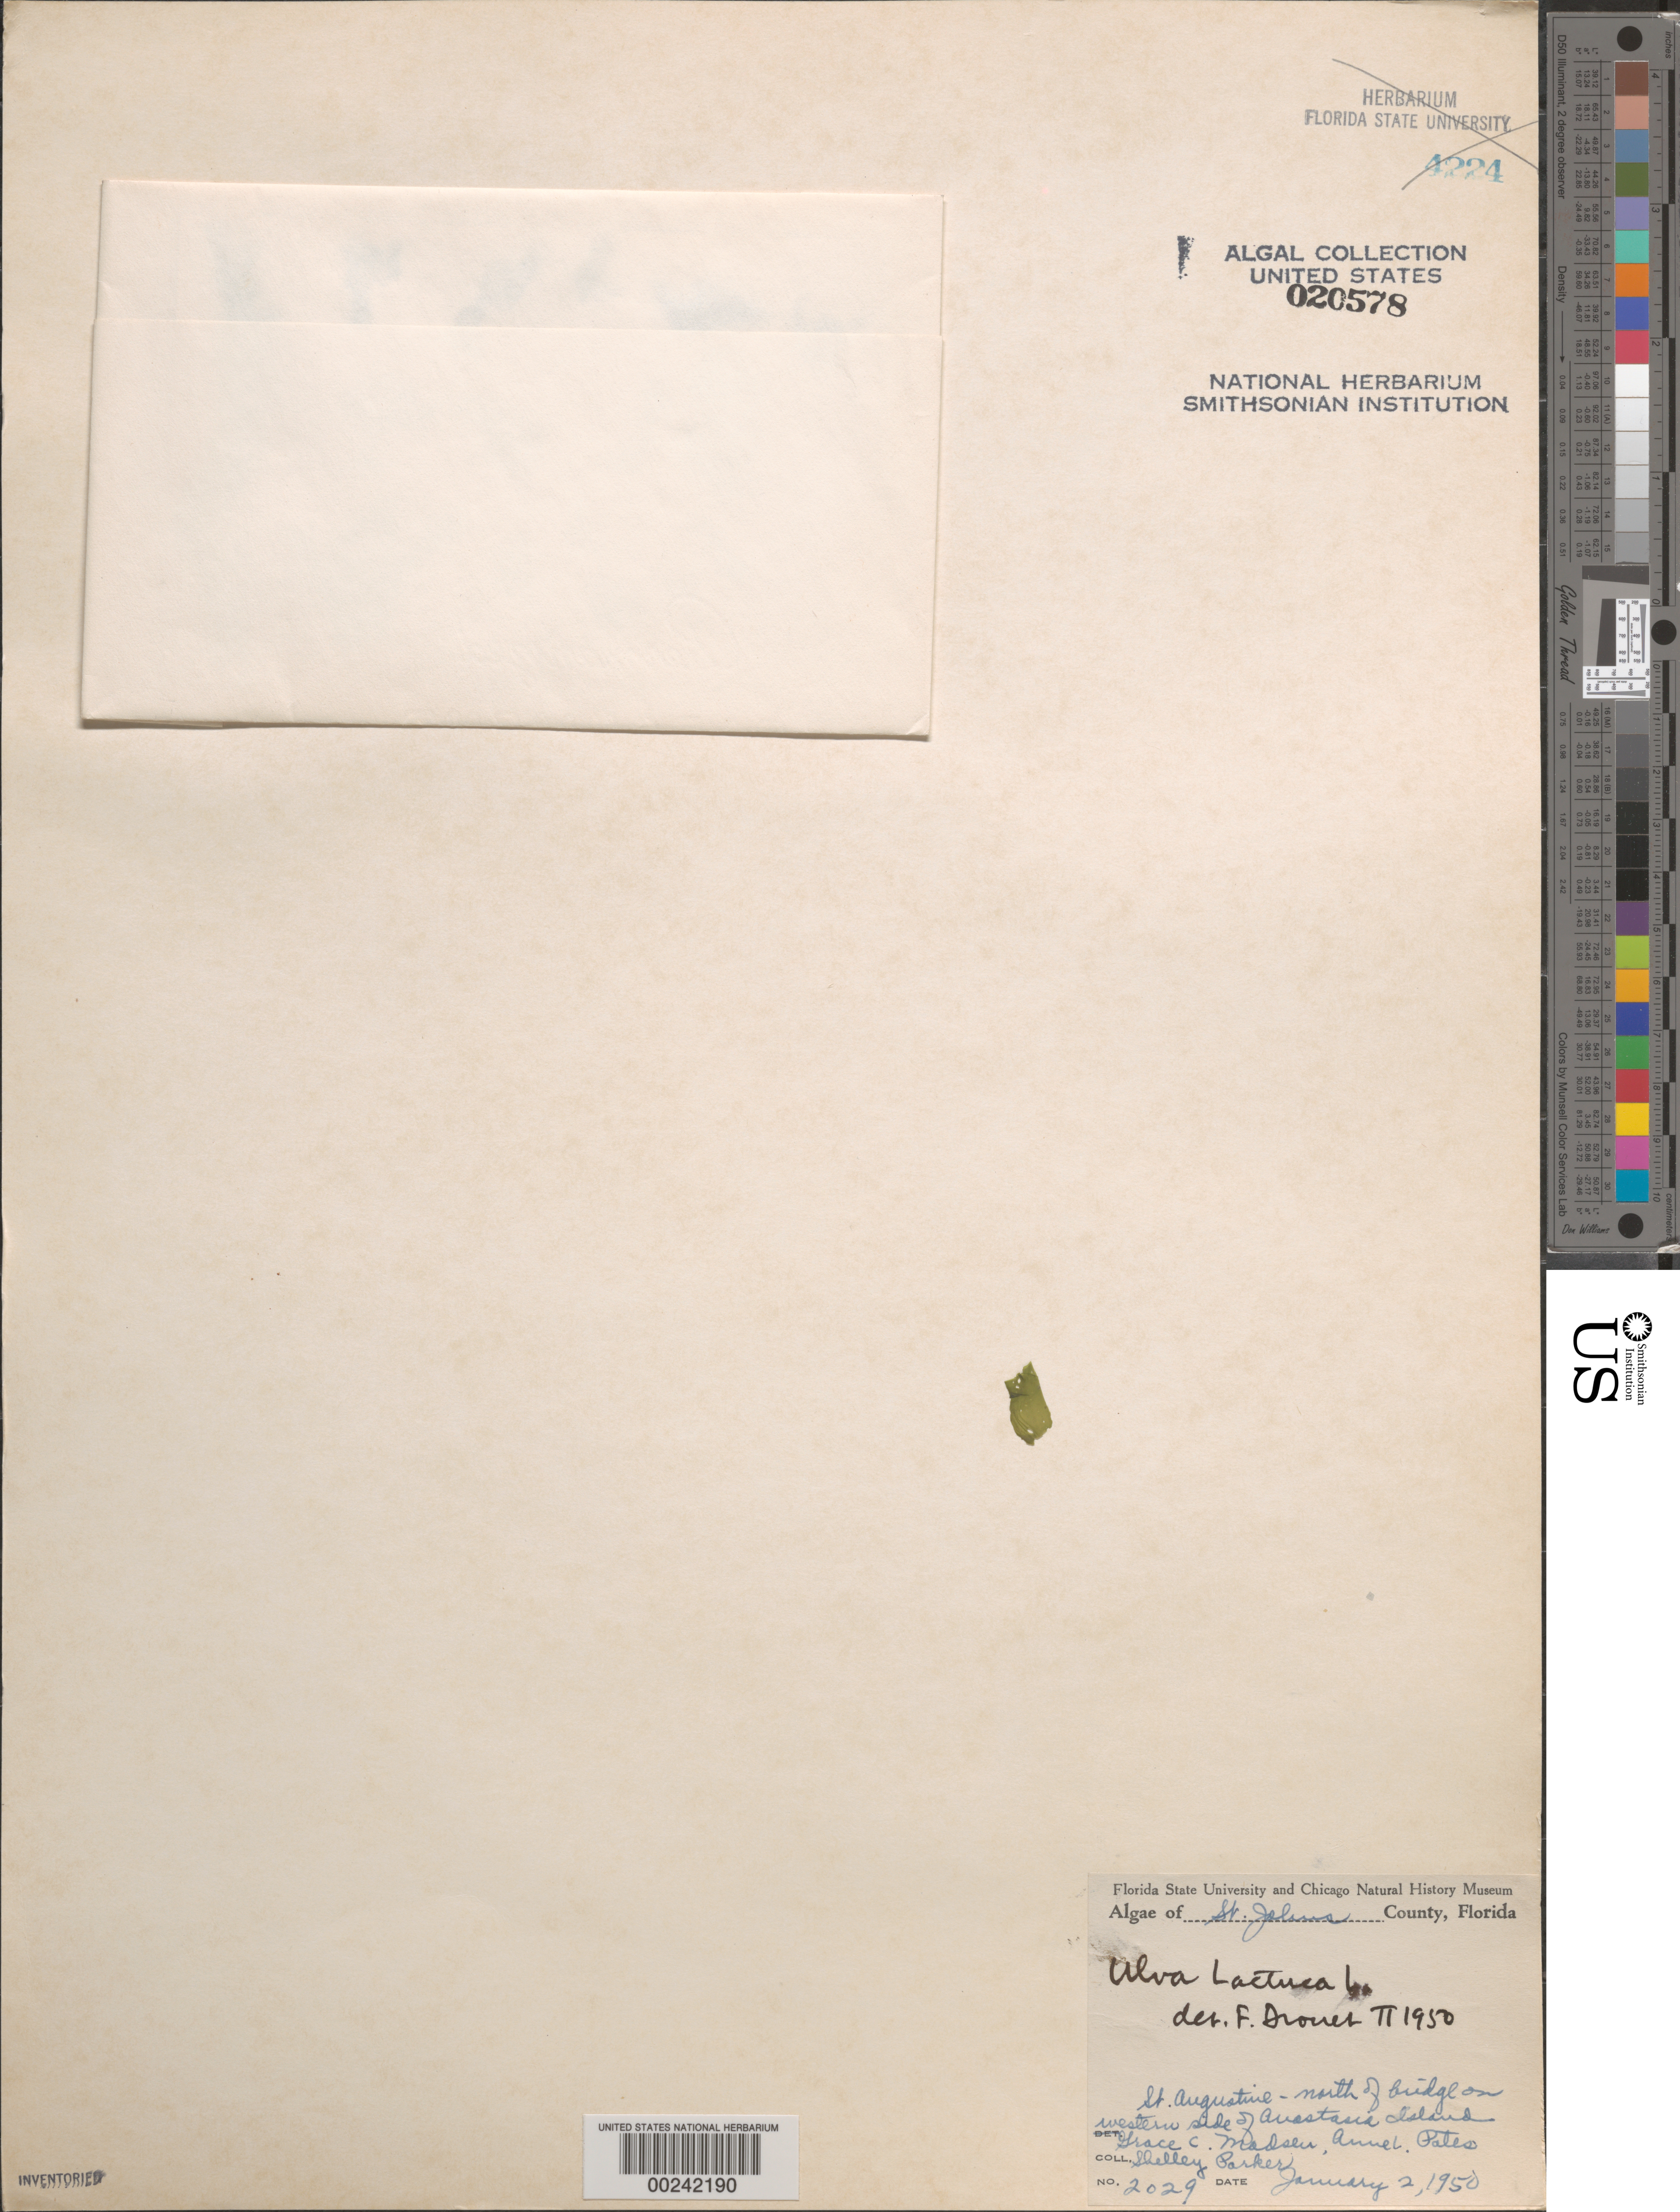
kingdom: Plantae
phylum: Chlorophyta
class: Ulvophyceae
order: Ulvales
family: Ulvaceae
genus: Ulva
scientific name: Ulva lactuca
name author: L.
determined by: Drouet, F. E.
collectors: G. Madsen, A. Pates & S. Parker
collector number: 2029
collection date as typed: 02 Jan 1950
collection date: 1950-01-02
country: United States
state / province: Florida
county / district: Saint Johns County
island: Anastasia Island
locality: St. Augustine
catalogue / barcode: US 20578